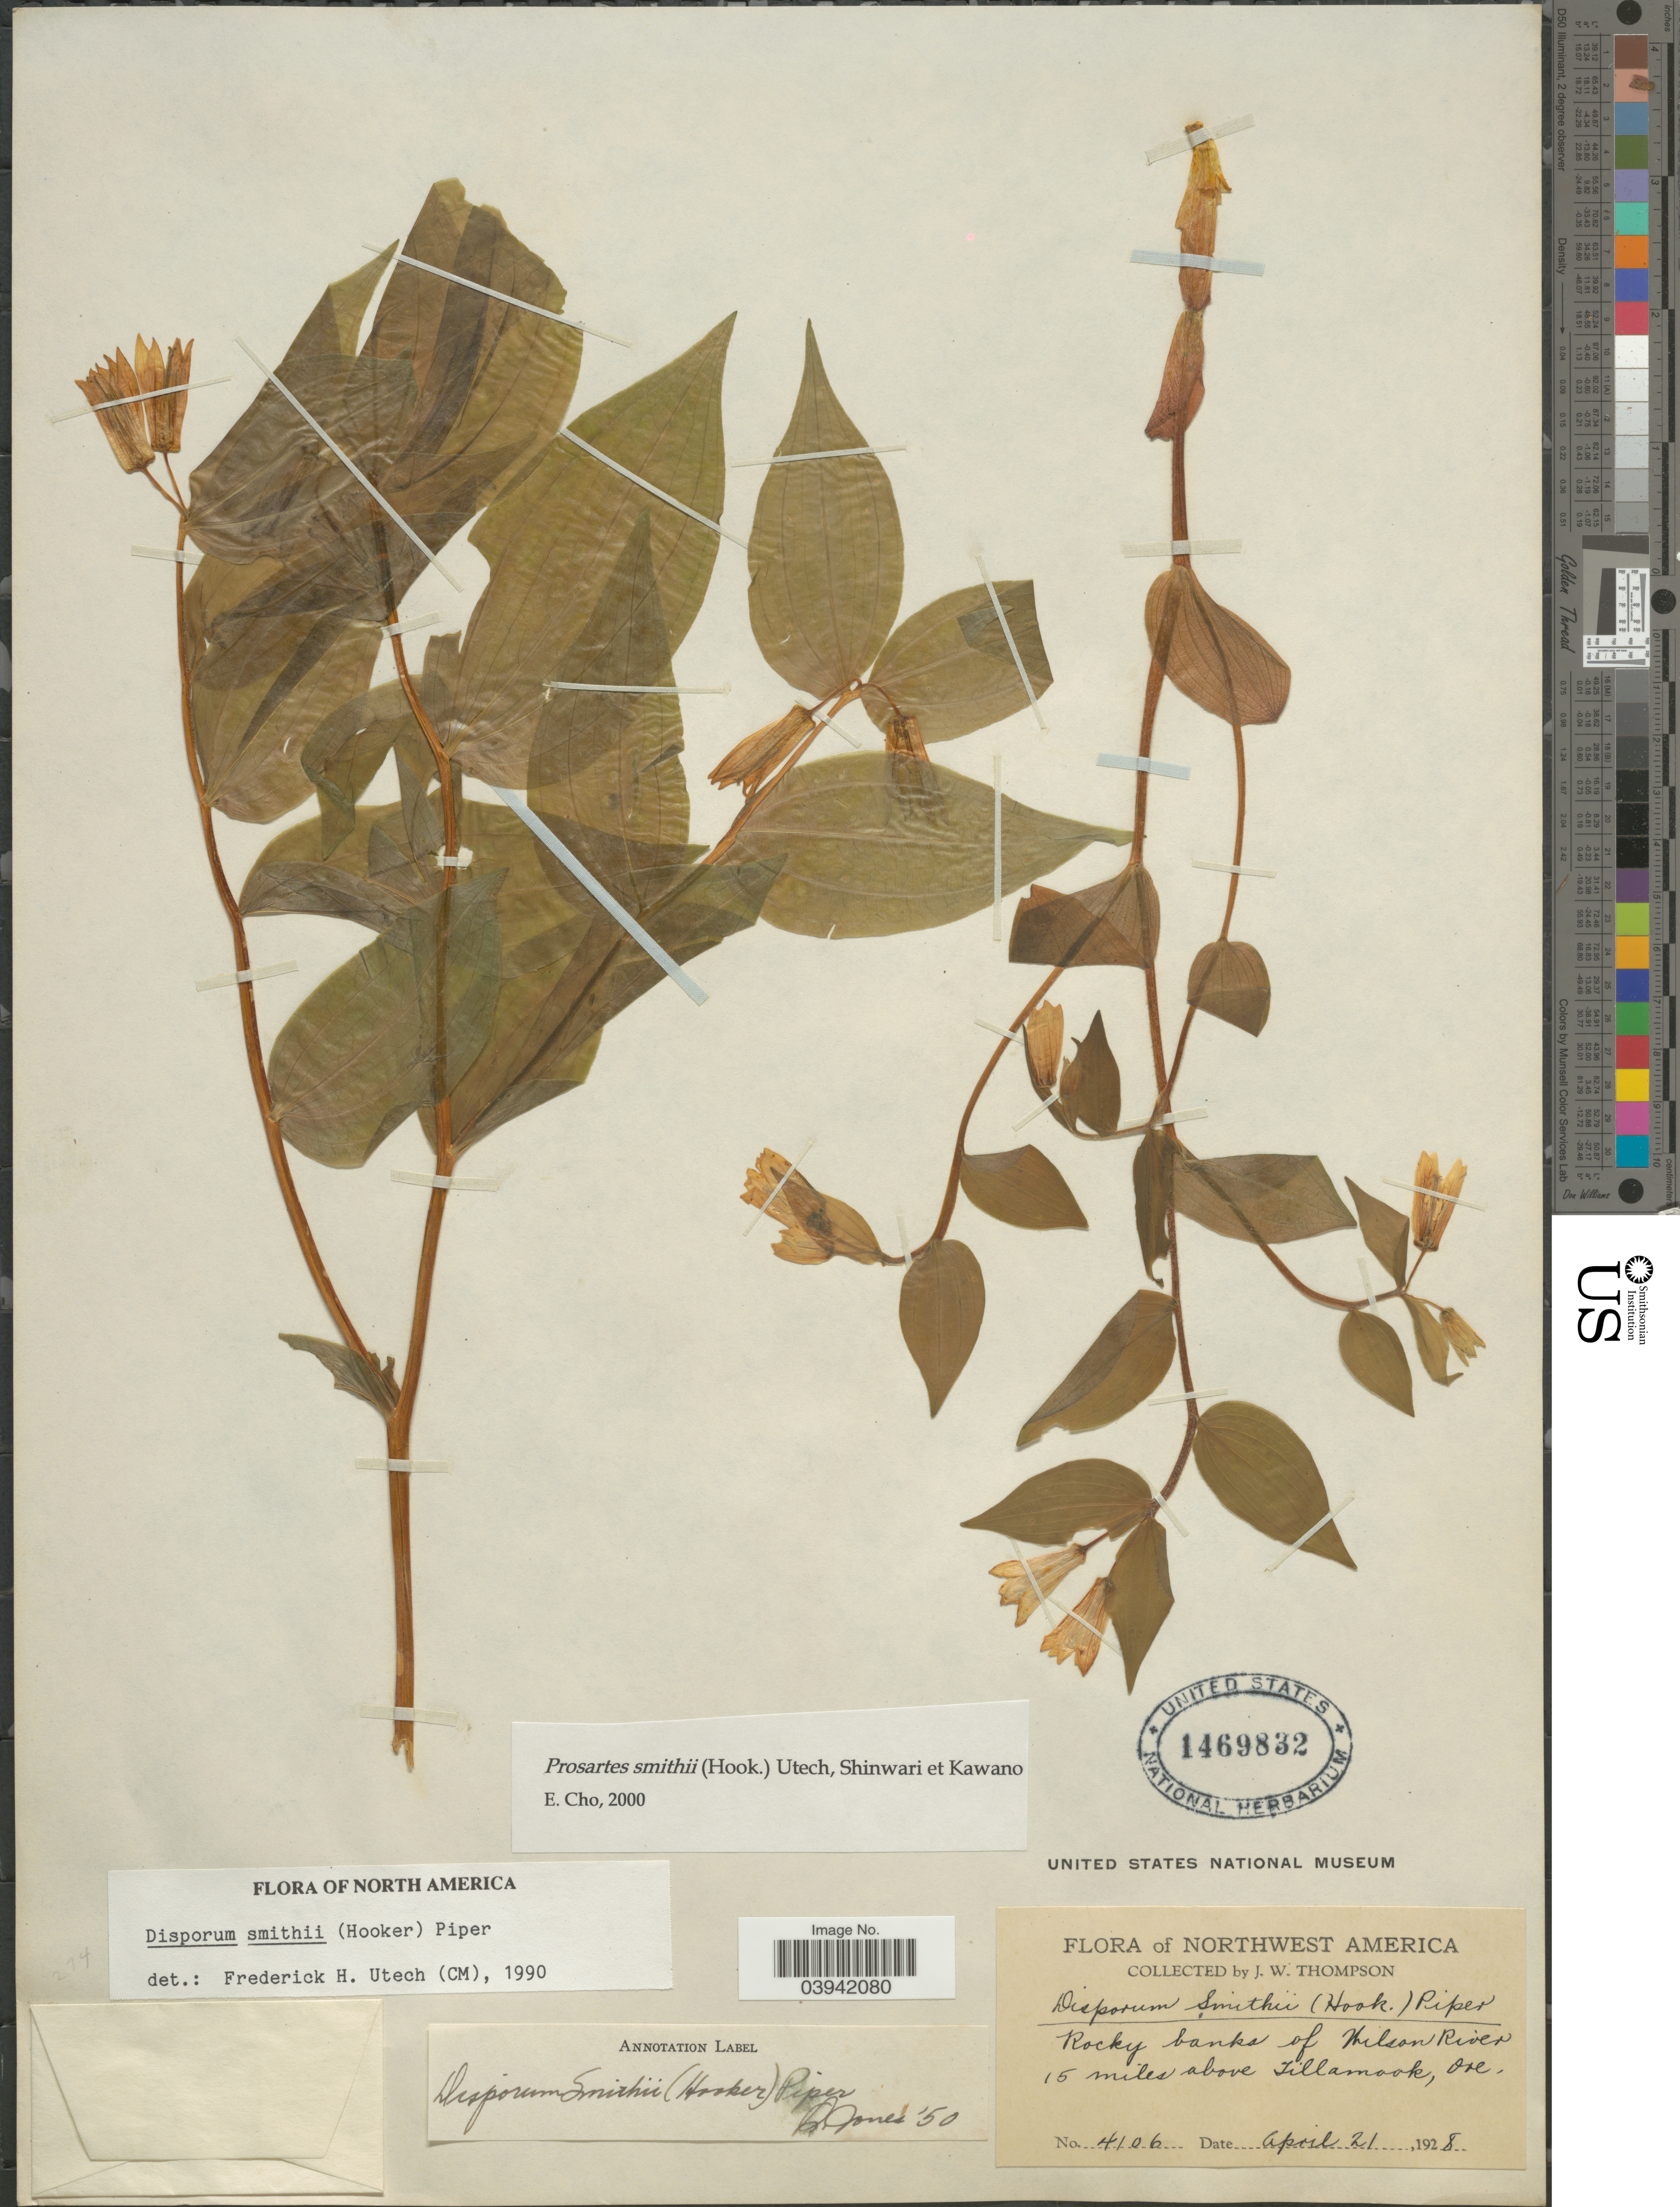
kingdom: Plantae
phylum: Tracheophyta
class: Liliopsida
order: Liliales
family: Liliaceae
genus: Prosartes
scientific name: Prosartes smithii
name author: (Hook.) Utech et al.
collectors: J. Thompson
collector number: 4106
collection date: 1928-04-21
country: United States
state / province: Oregon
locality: Northwest America. Rocky banks of Wilson River 15 miles above Tillamook.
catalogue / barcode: US 1469832